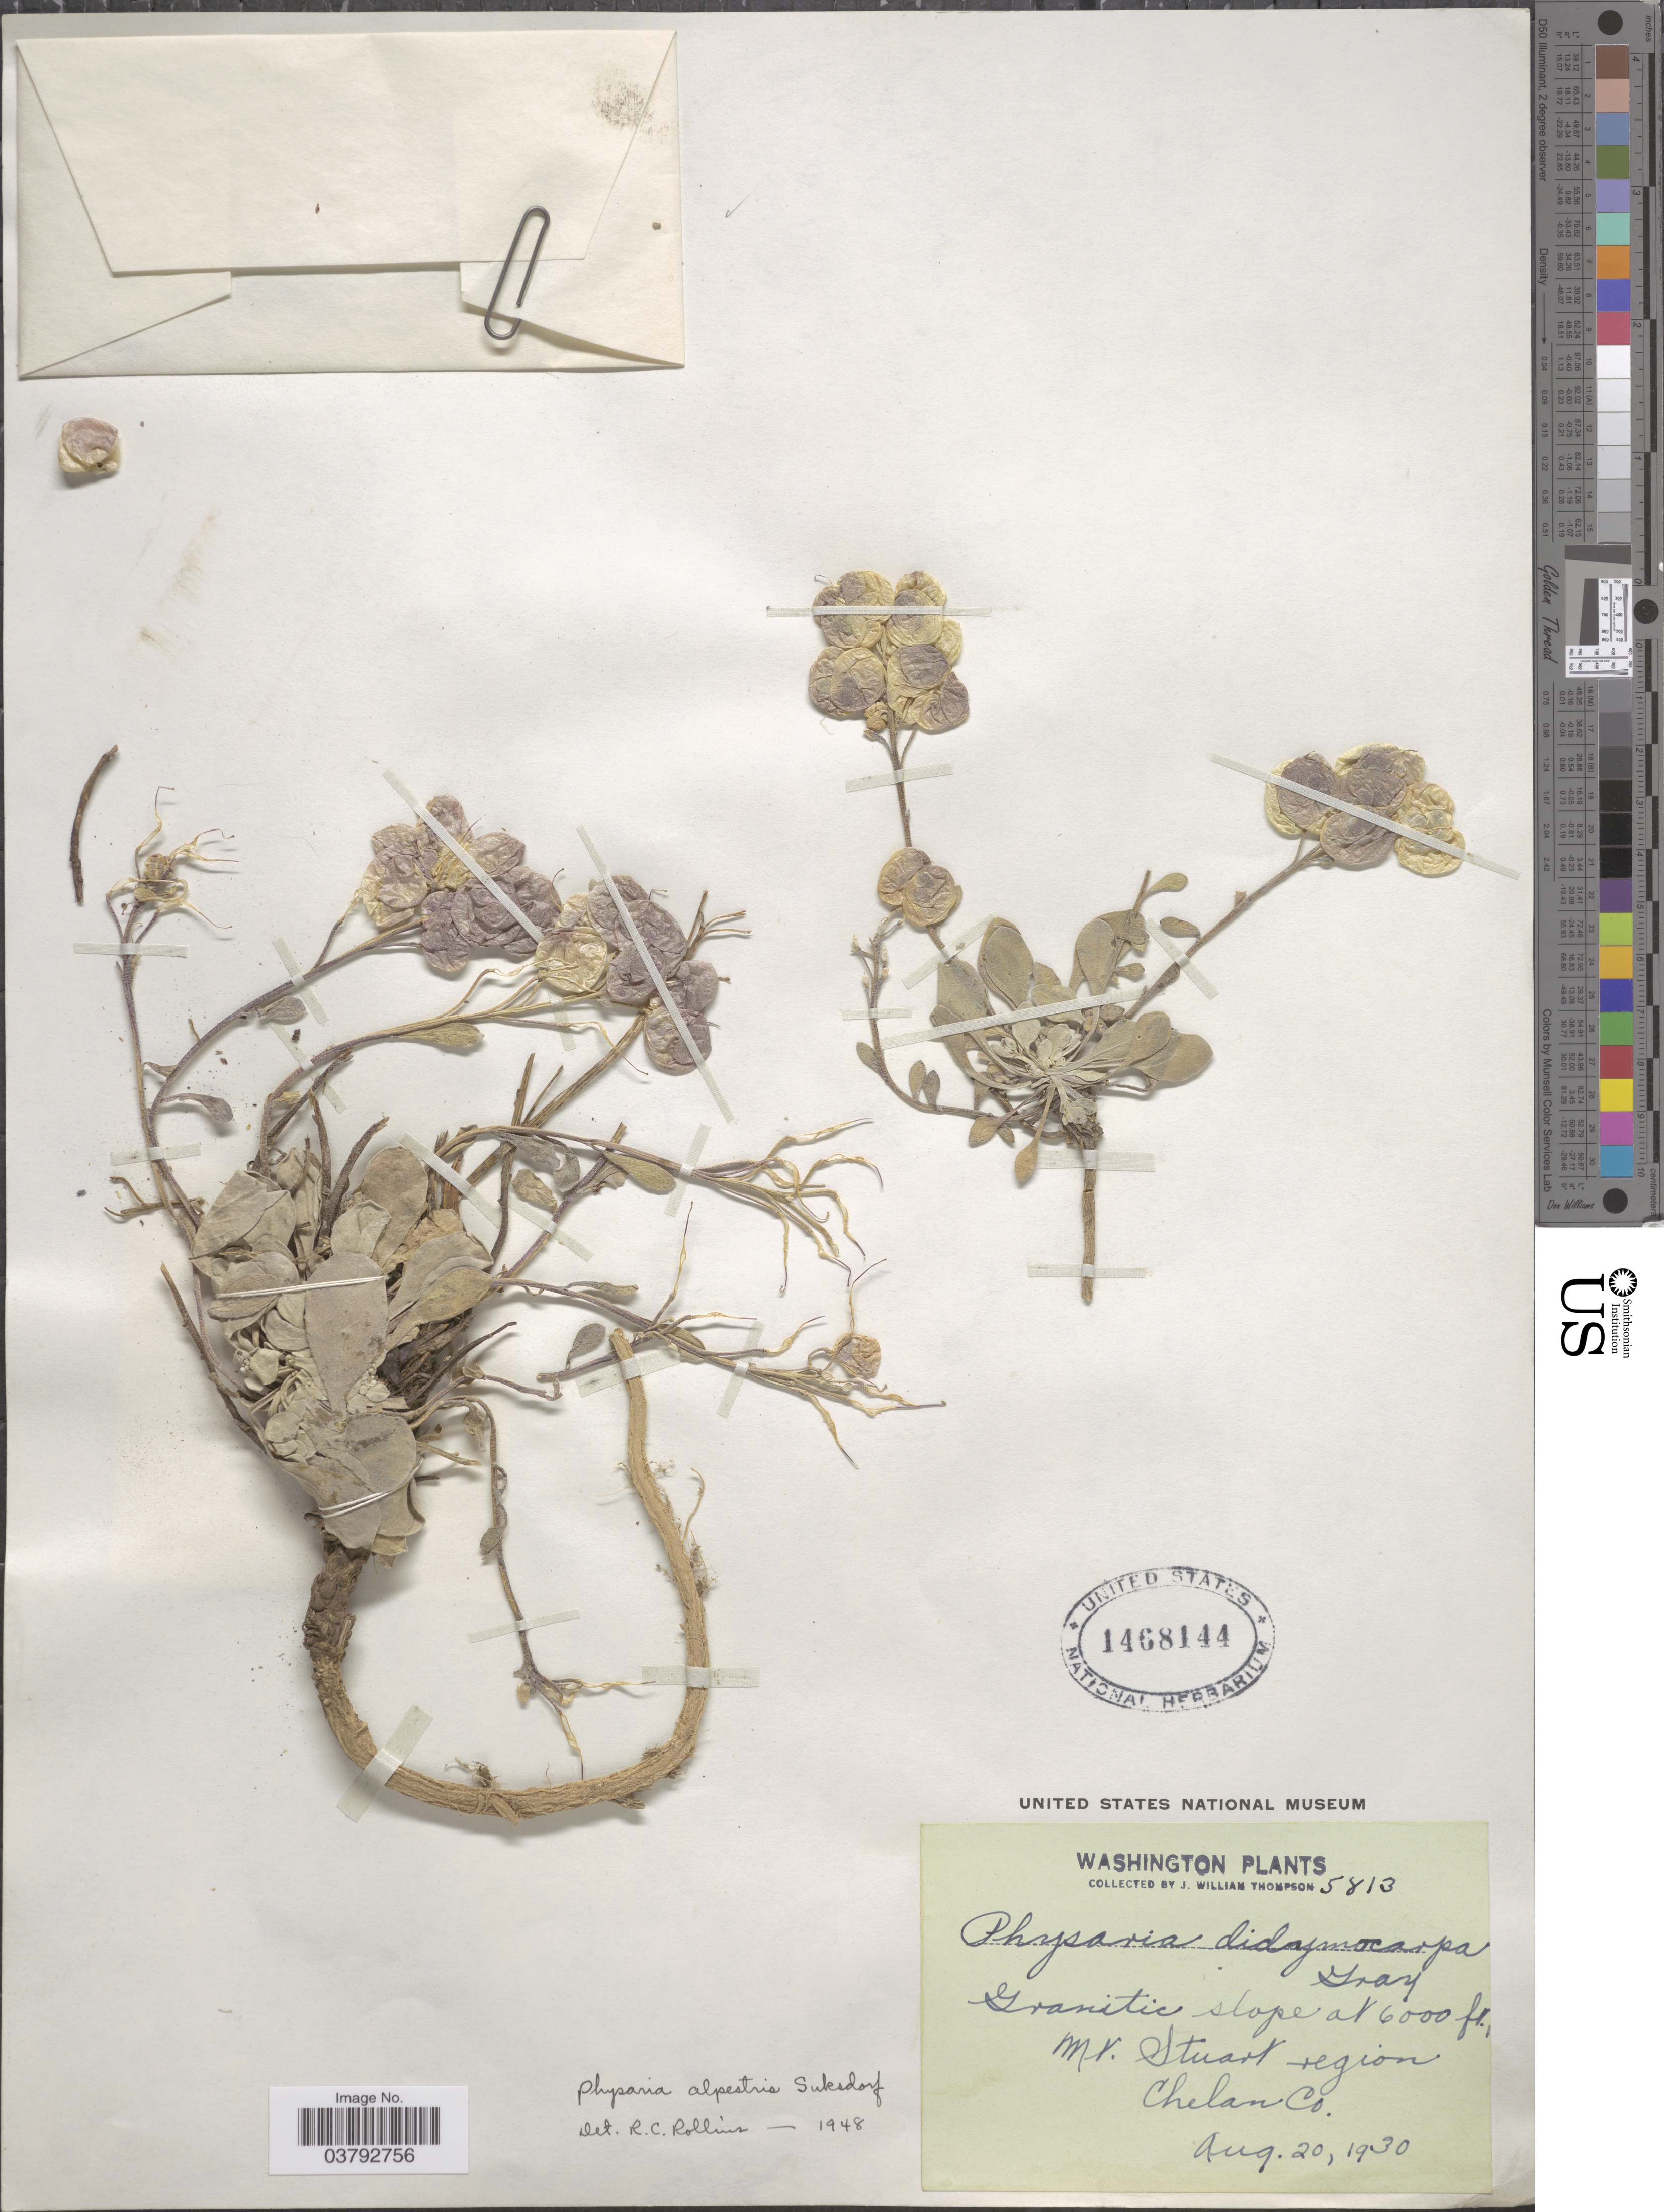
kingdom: Plantae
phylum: Tracheophyta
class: Magnoliopsida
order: Brassicales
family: Brassicaceae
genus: Physaria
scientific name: Physaria alpestris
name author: Suksd.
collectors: J. W. Thompson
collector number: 5813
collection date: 1930-08-20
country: United States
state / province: Washington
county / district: Chelan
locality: Mt. Stuart region. Chelan Co.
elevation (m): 1829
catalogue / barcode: US 1468144